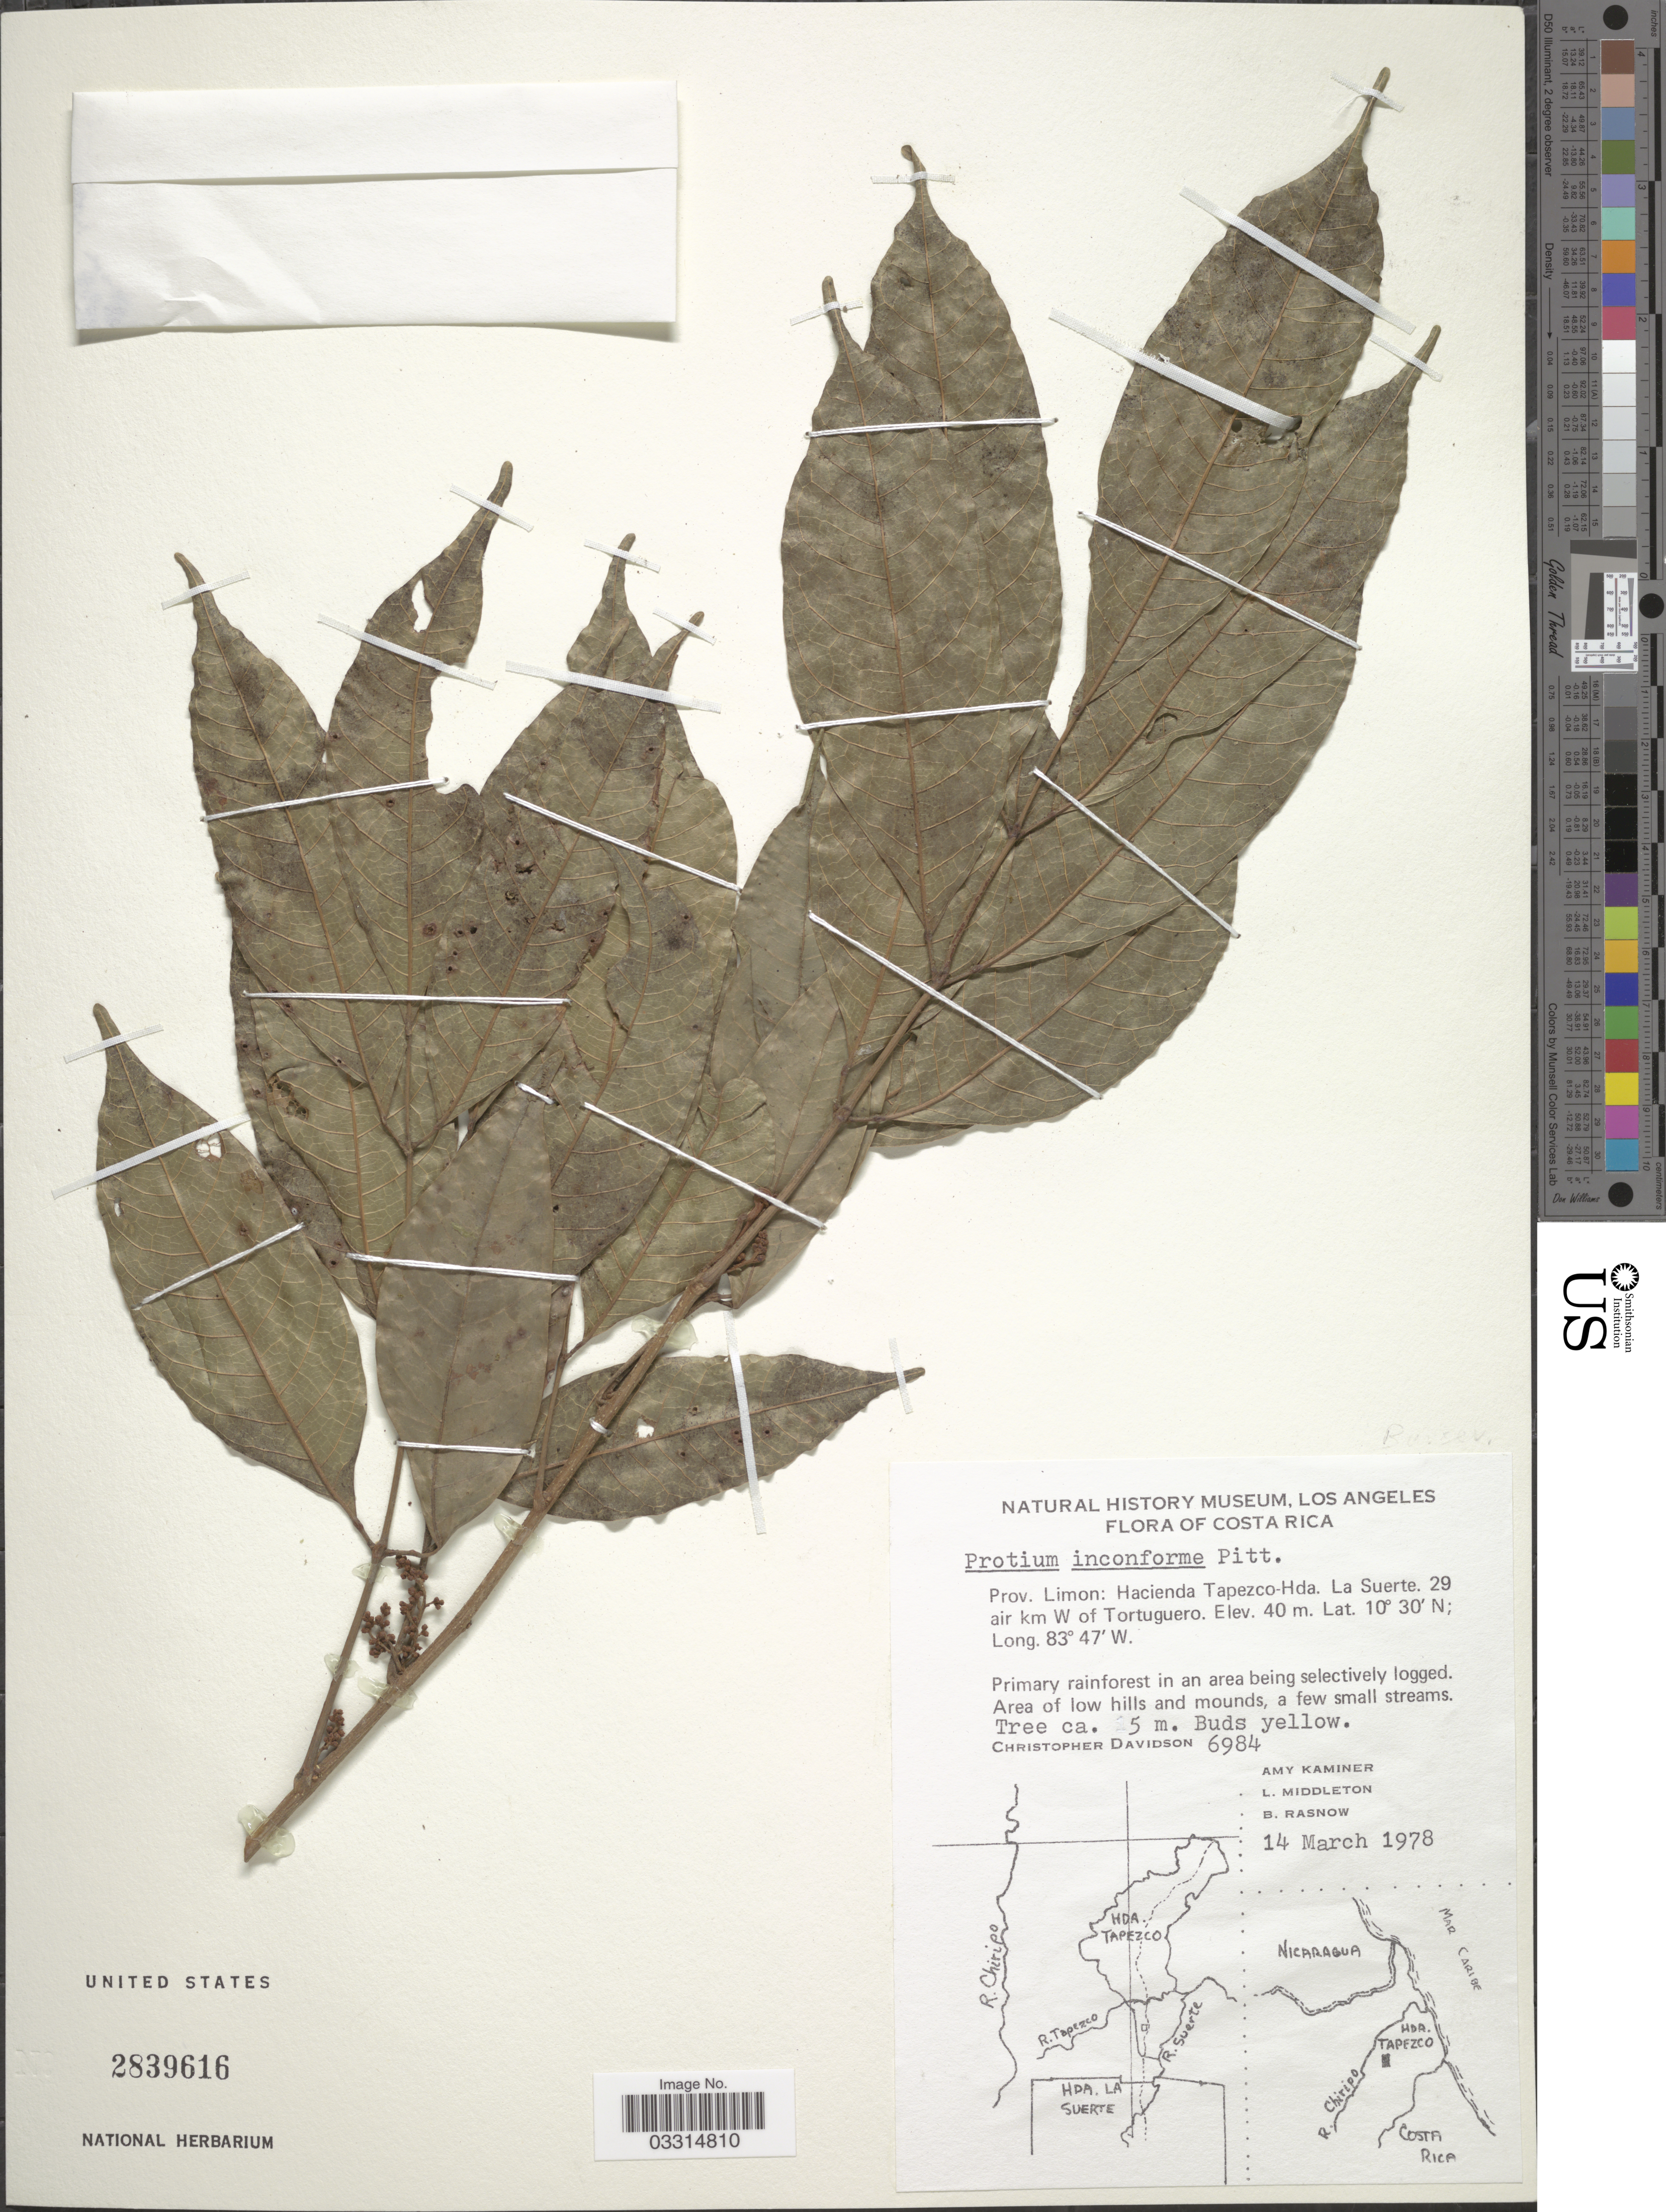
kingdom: Plantae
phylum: Tracheophyta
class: Magnoliopsida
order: Sapindales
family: Burseraceae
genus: Protium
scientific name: Protium confusum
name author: (Rose) Pittier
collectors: C. Davidson, A. Kaminer, L. Middleton & B. Rasnow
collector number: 6984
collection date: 1978-03-14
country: Costa Rica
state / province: Limón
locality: Prov. Limon: Hacienda Tapezco-Hda. La Suerte. 29 air km W of Tortuguero.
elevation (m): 40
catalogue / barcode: US 2839616